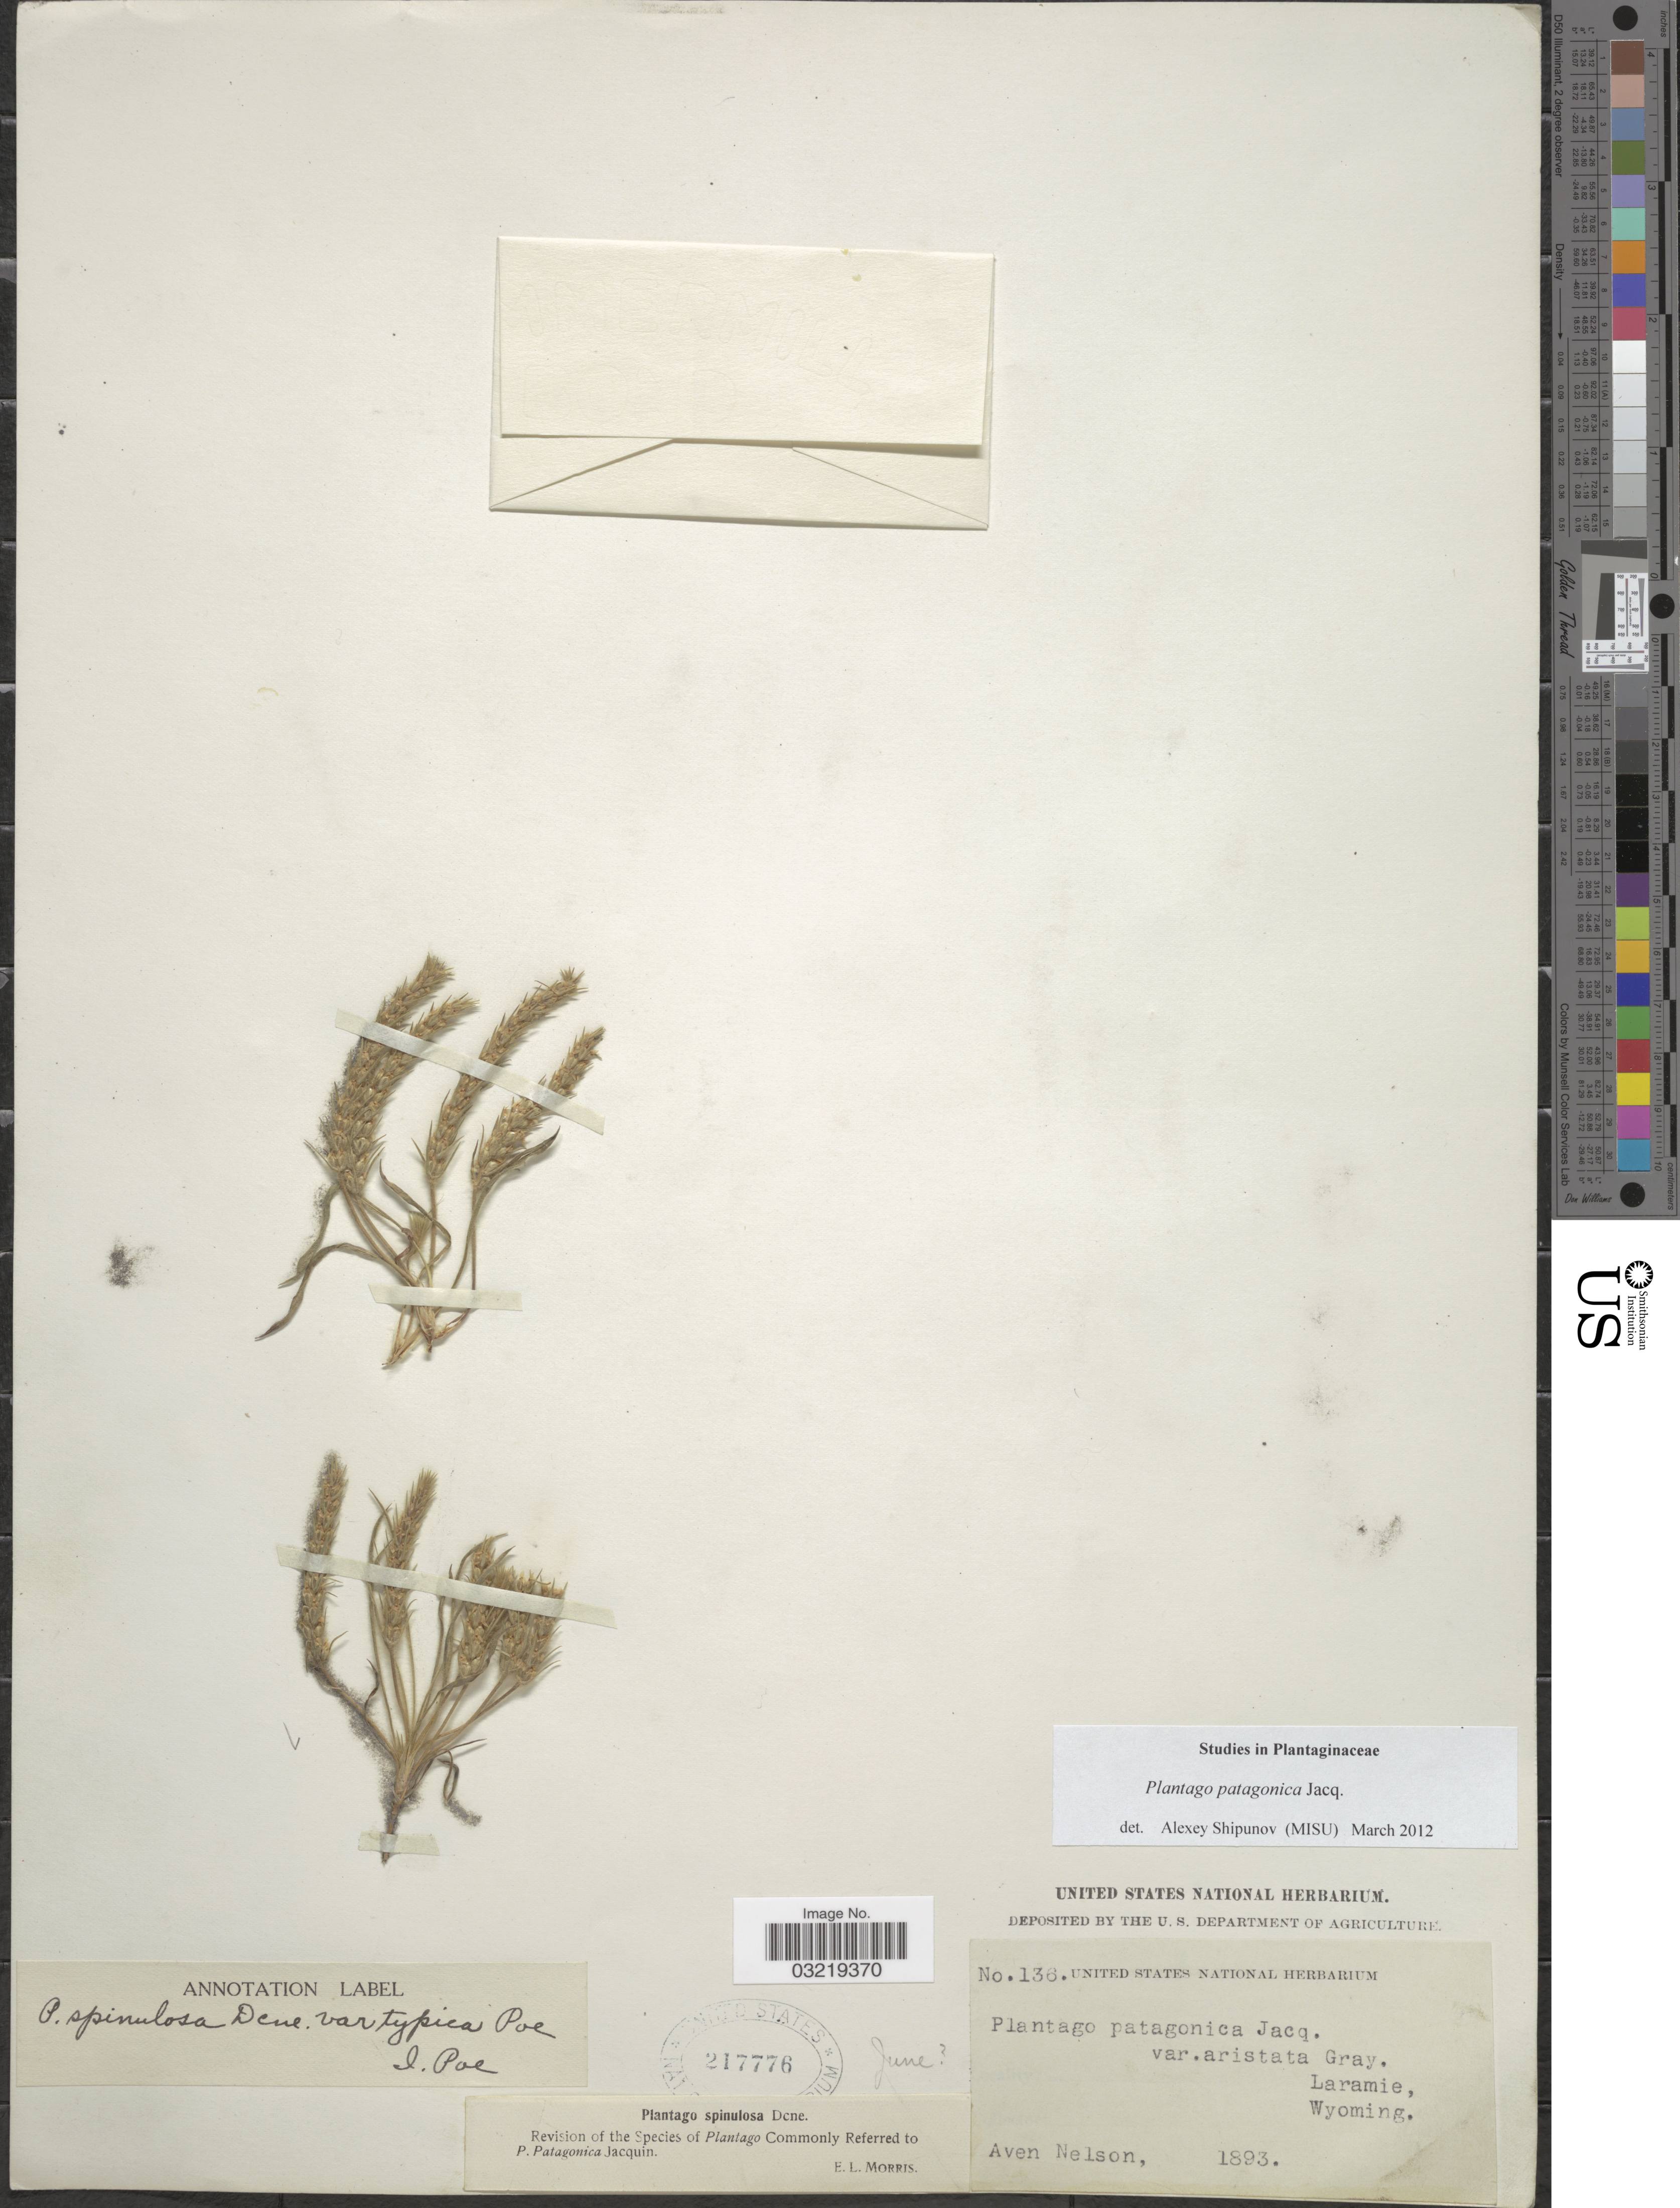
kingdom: Plantae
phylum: Tracheophyta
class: Magnoliopsida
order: Lamiales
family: Plantaginaceae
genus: Plantago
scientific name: Plantago patagonica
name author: Jacq.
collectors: A. Nelson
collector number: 136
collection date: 1893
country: United States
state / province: Wyoming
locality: Laramie.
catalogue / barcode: US 217776